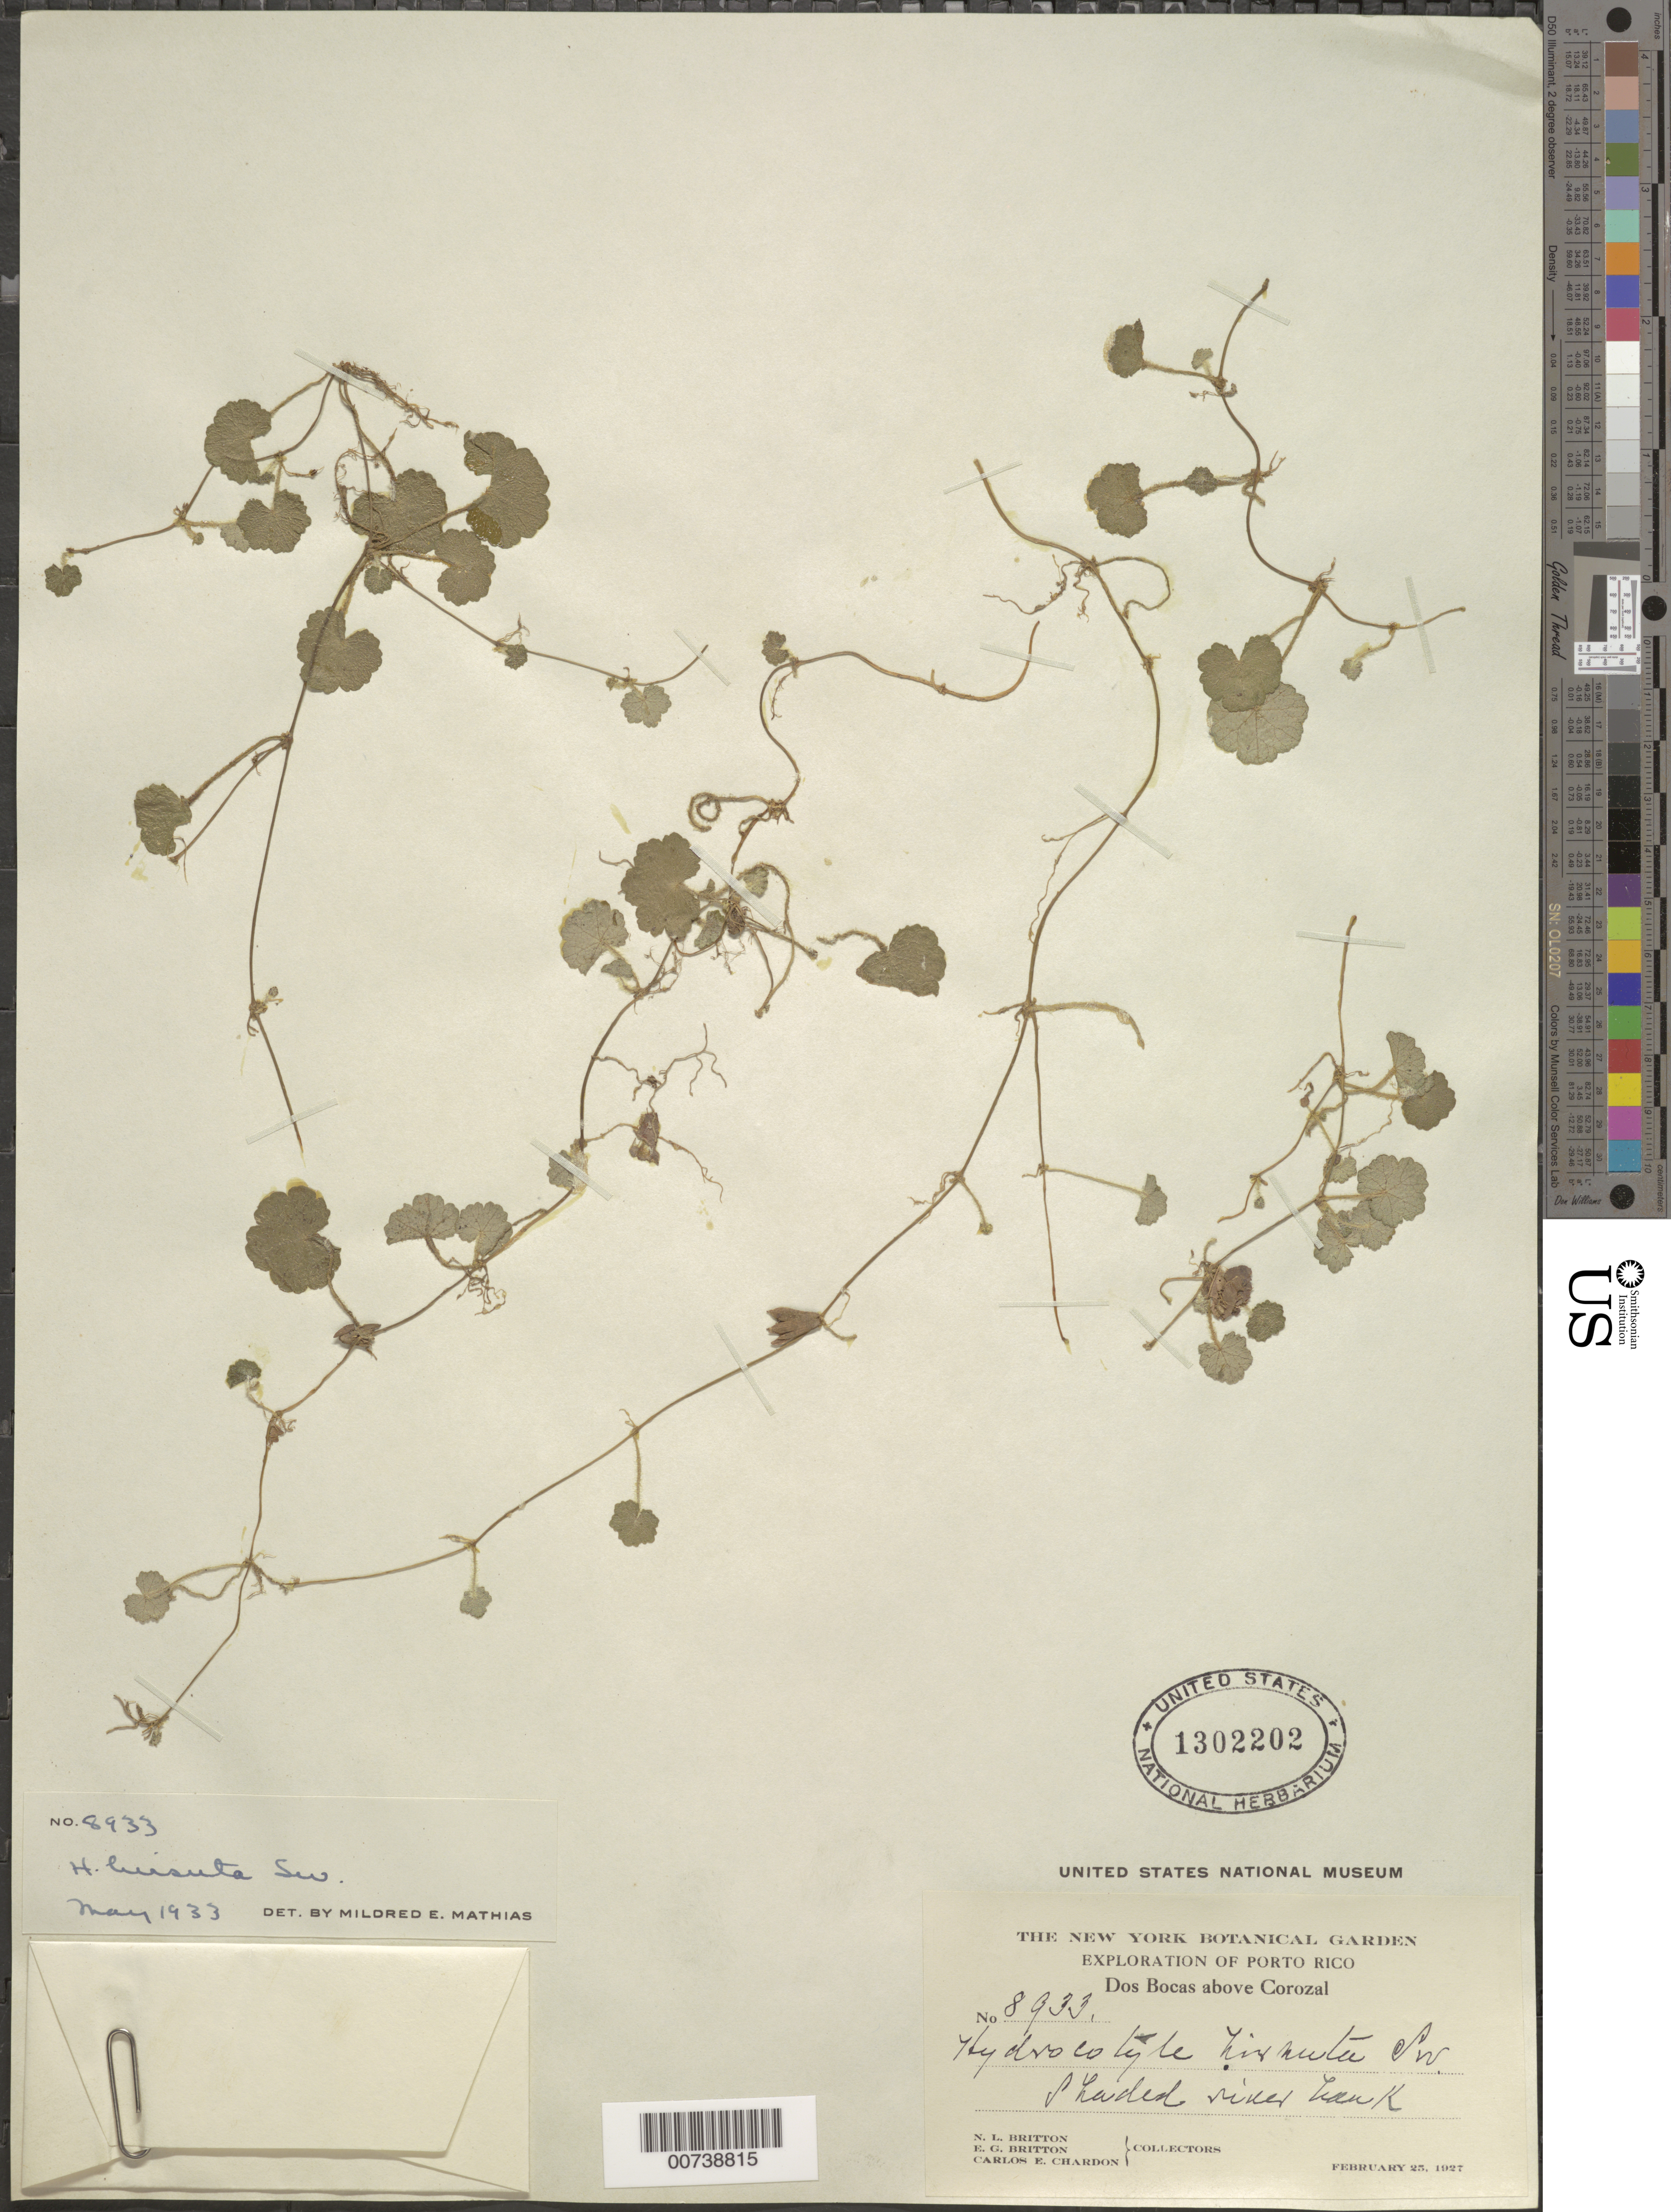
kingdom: Plantae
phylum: Tracheophyta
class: Magnoliopsida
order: Apiales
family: Araliaceae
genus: Hydrocotyle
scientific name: Hydrocotyle hirsuta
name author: Sw.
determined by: Mathias, M. E.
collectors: N. Britton, E. G. Britton & C. E. Chardón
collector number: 8933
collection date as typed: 25 Feb 1927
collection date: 1927-02-25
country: Puerto Rico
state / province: Corozal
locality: Dos Bocas above Corozal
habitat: Shaded river bank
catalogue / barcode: US 1302202